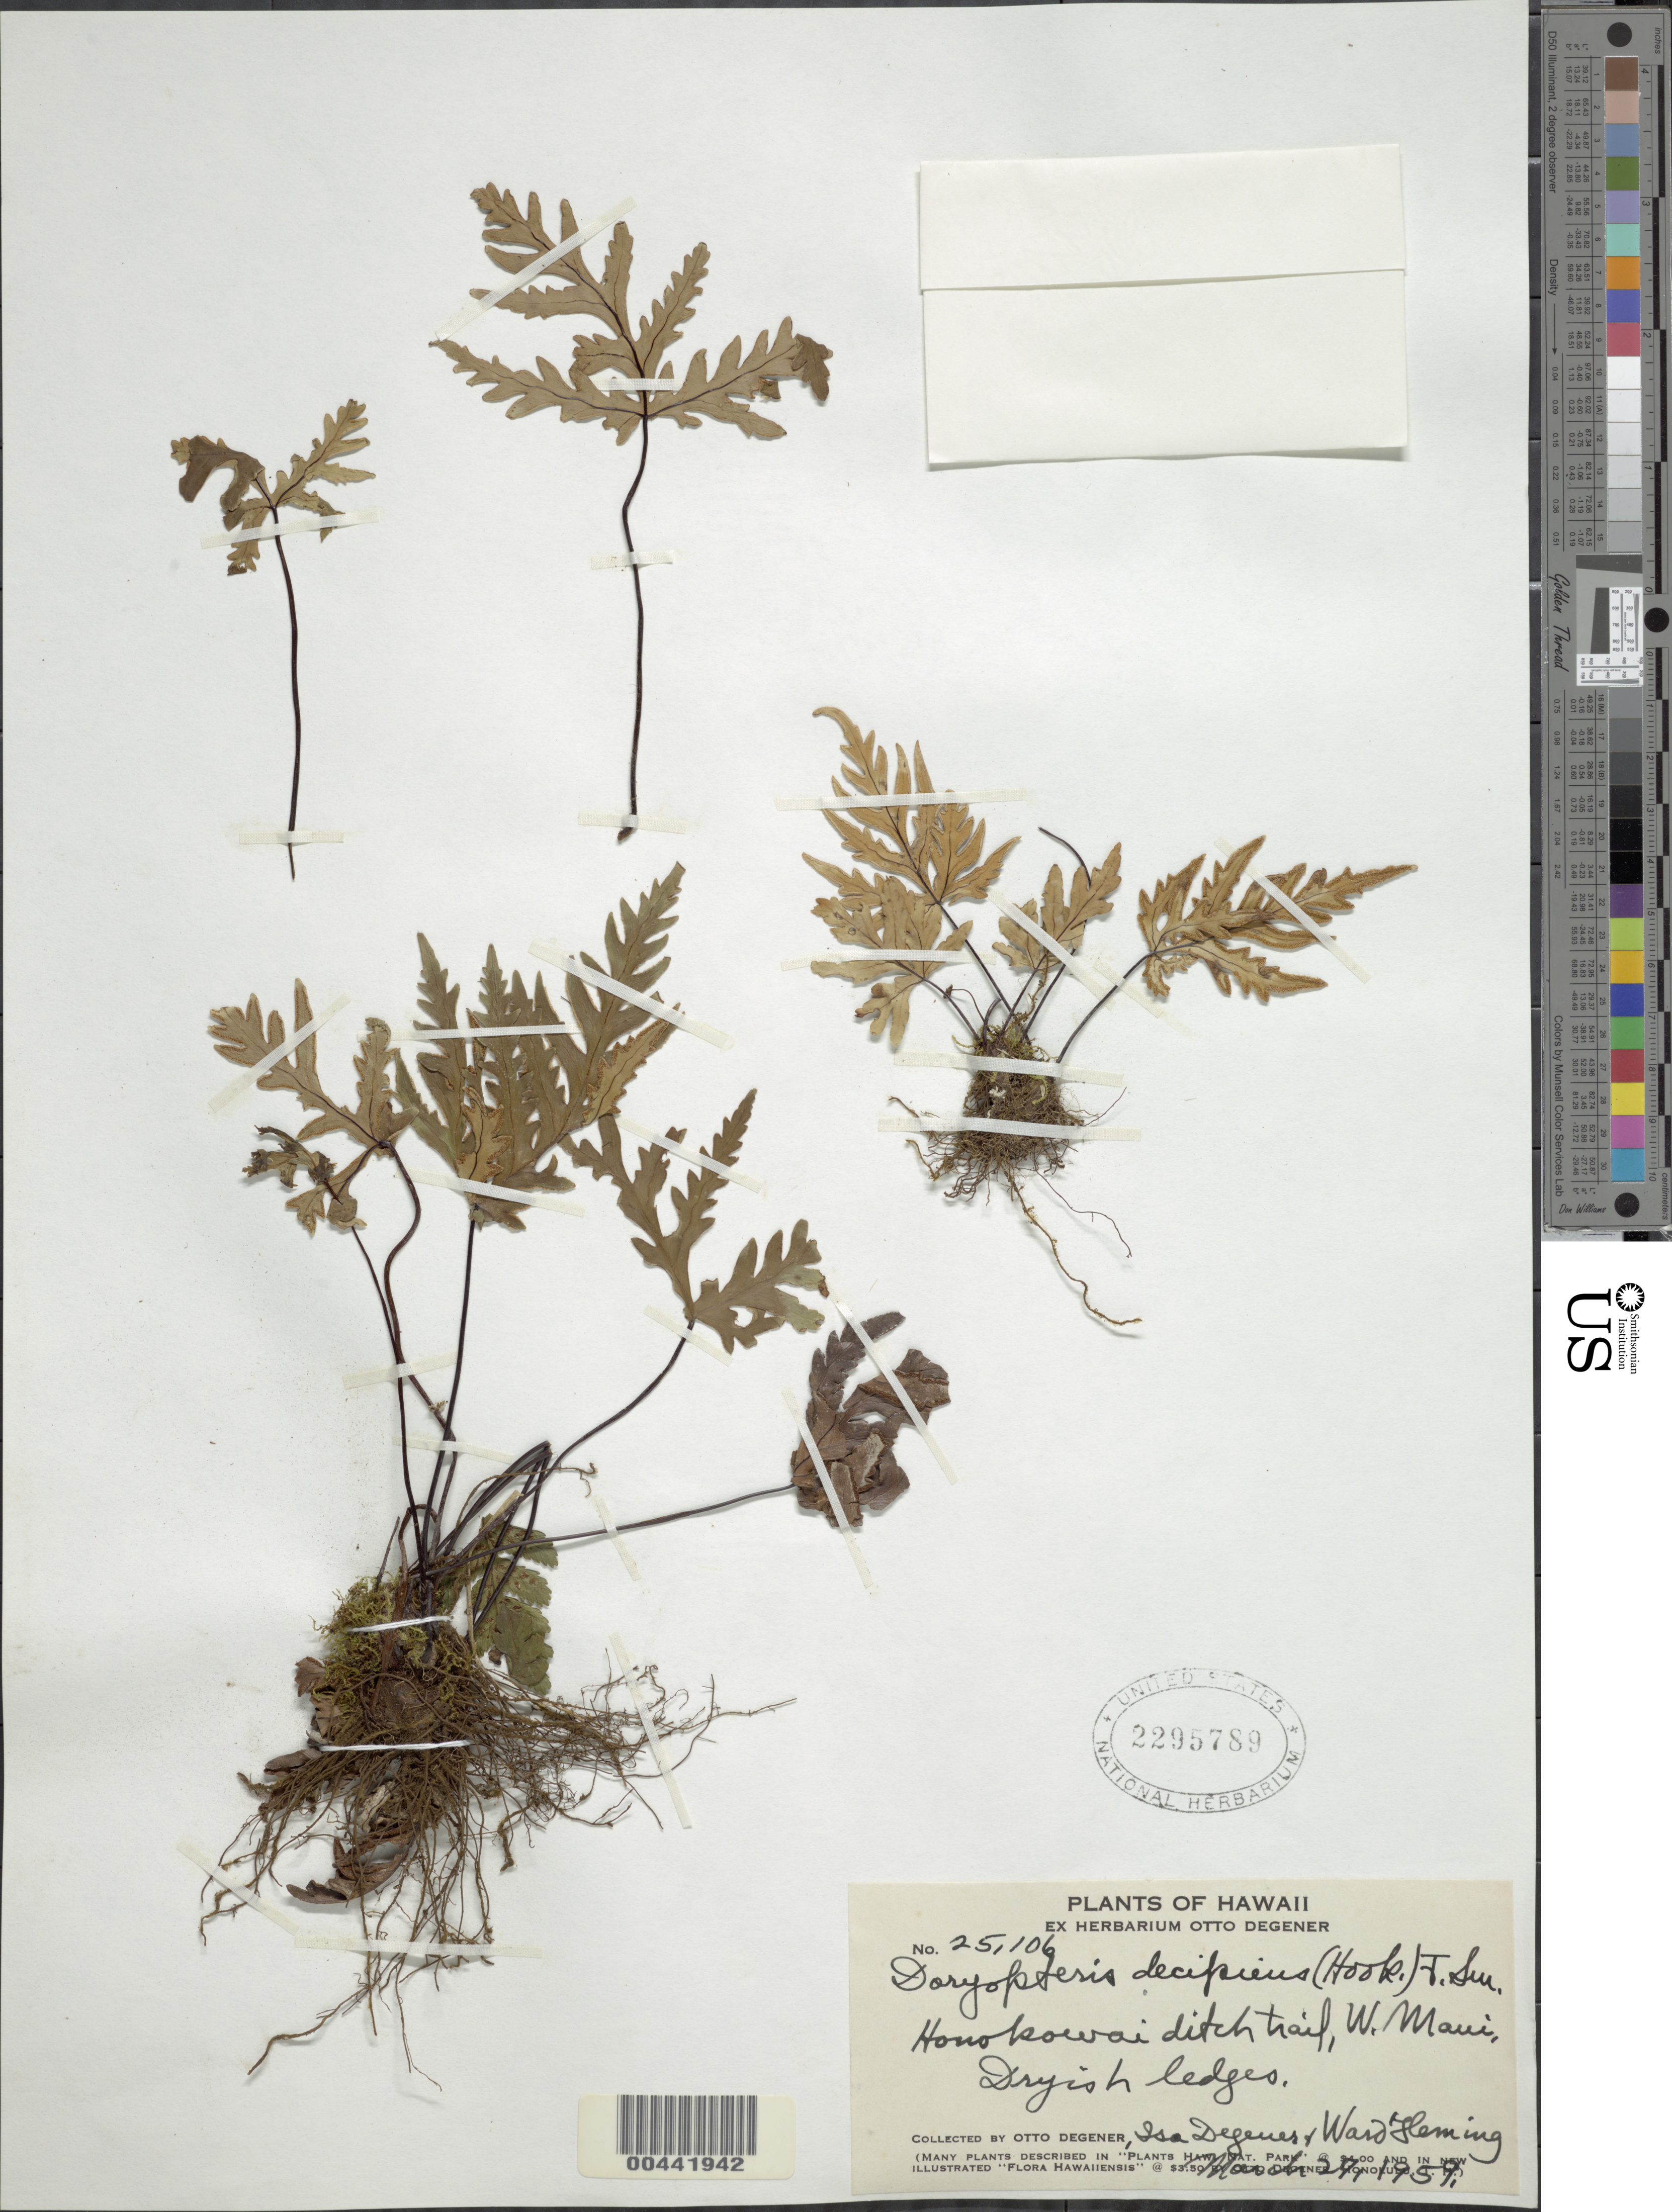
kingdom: Plantae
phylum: Tracheophyta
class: Polypodiopsida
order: Polypodiales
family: Pteridaceae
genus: Doryopteris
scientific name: Doryopteris decipiens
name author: (Hook.) J. Sm.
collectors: O. Degener, I. Degener & W. Fleming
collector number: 25106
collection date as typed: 27 Mar 1959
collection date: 1959-03-27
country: United States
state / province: Hawaii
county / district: Maui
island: Maui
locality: Honokowai ditch trail, W Maui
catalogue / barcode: US 2295789